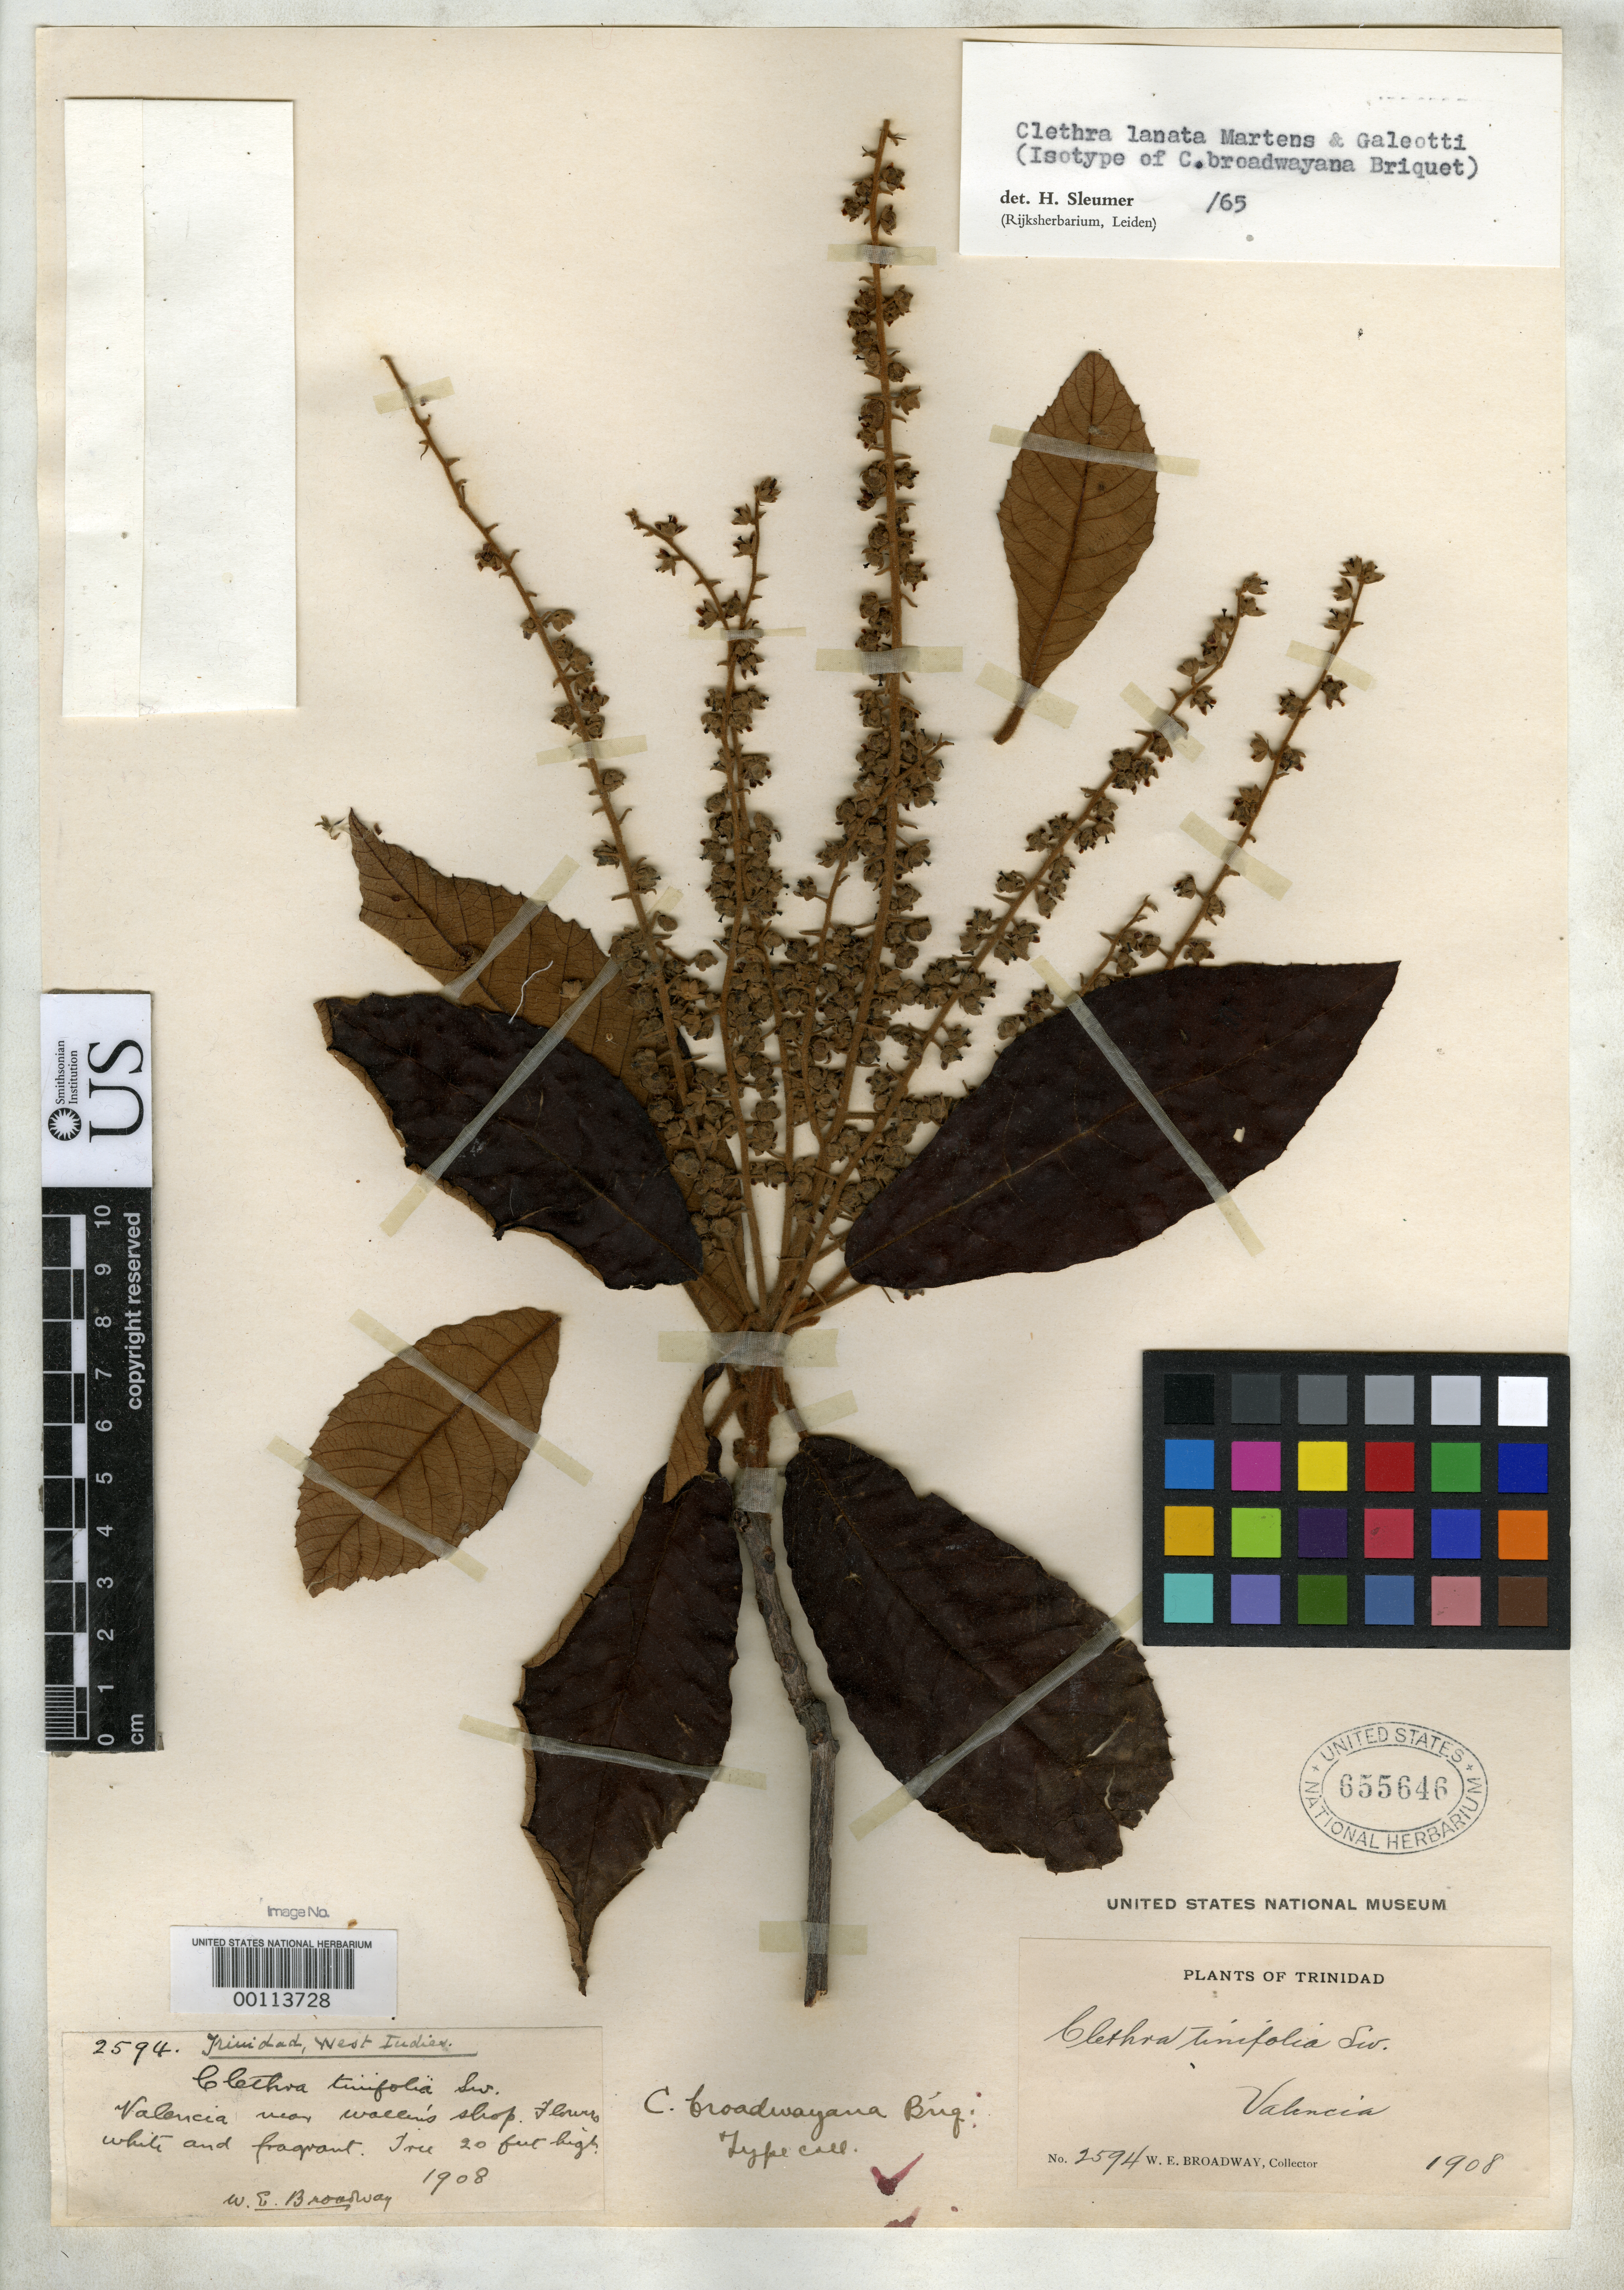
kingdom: Plantae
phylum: Tracheophyta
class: Magnoliopsida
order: Ericales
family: Clethraceae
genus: Clethra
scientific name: Clethra broadwayana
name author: Briq.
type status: Isotype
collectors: W. E. Broadway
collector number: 2594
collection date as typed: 10 Jul 1908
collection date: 1908-07-10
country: Trinidad and Tobago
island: Trinidad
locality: Valencia.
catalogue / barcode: US 655646